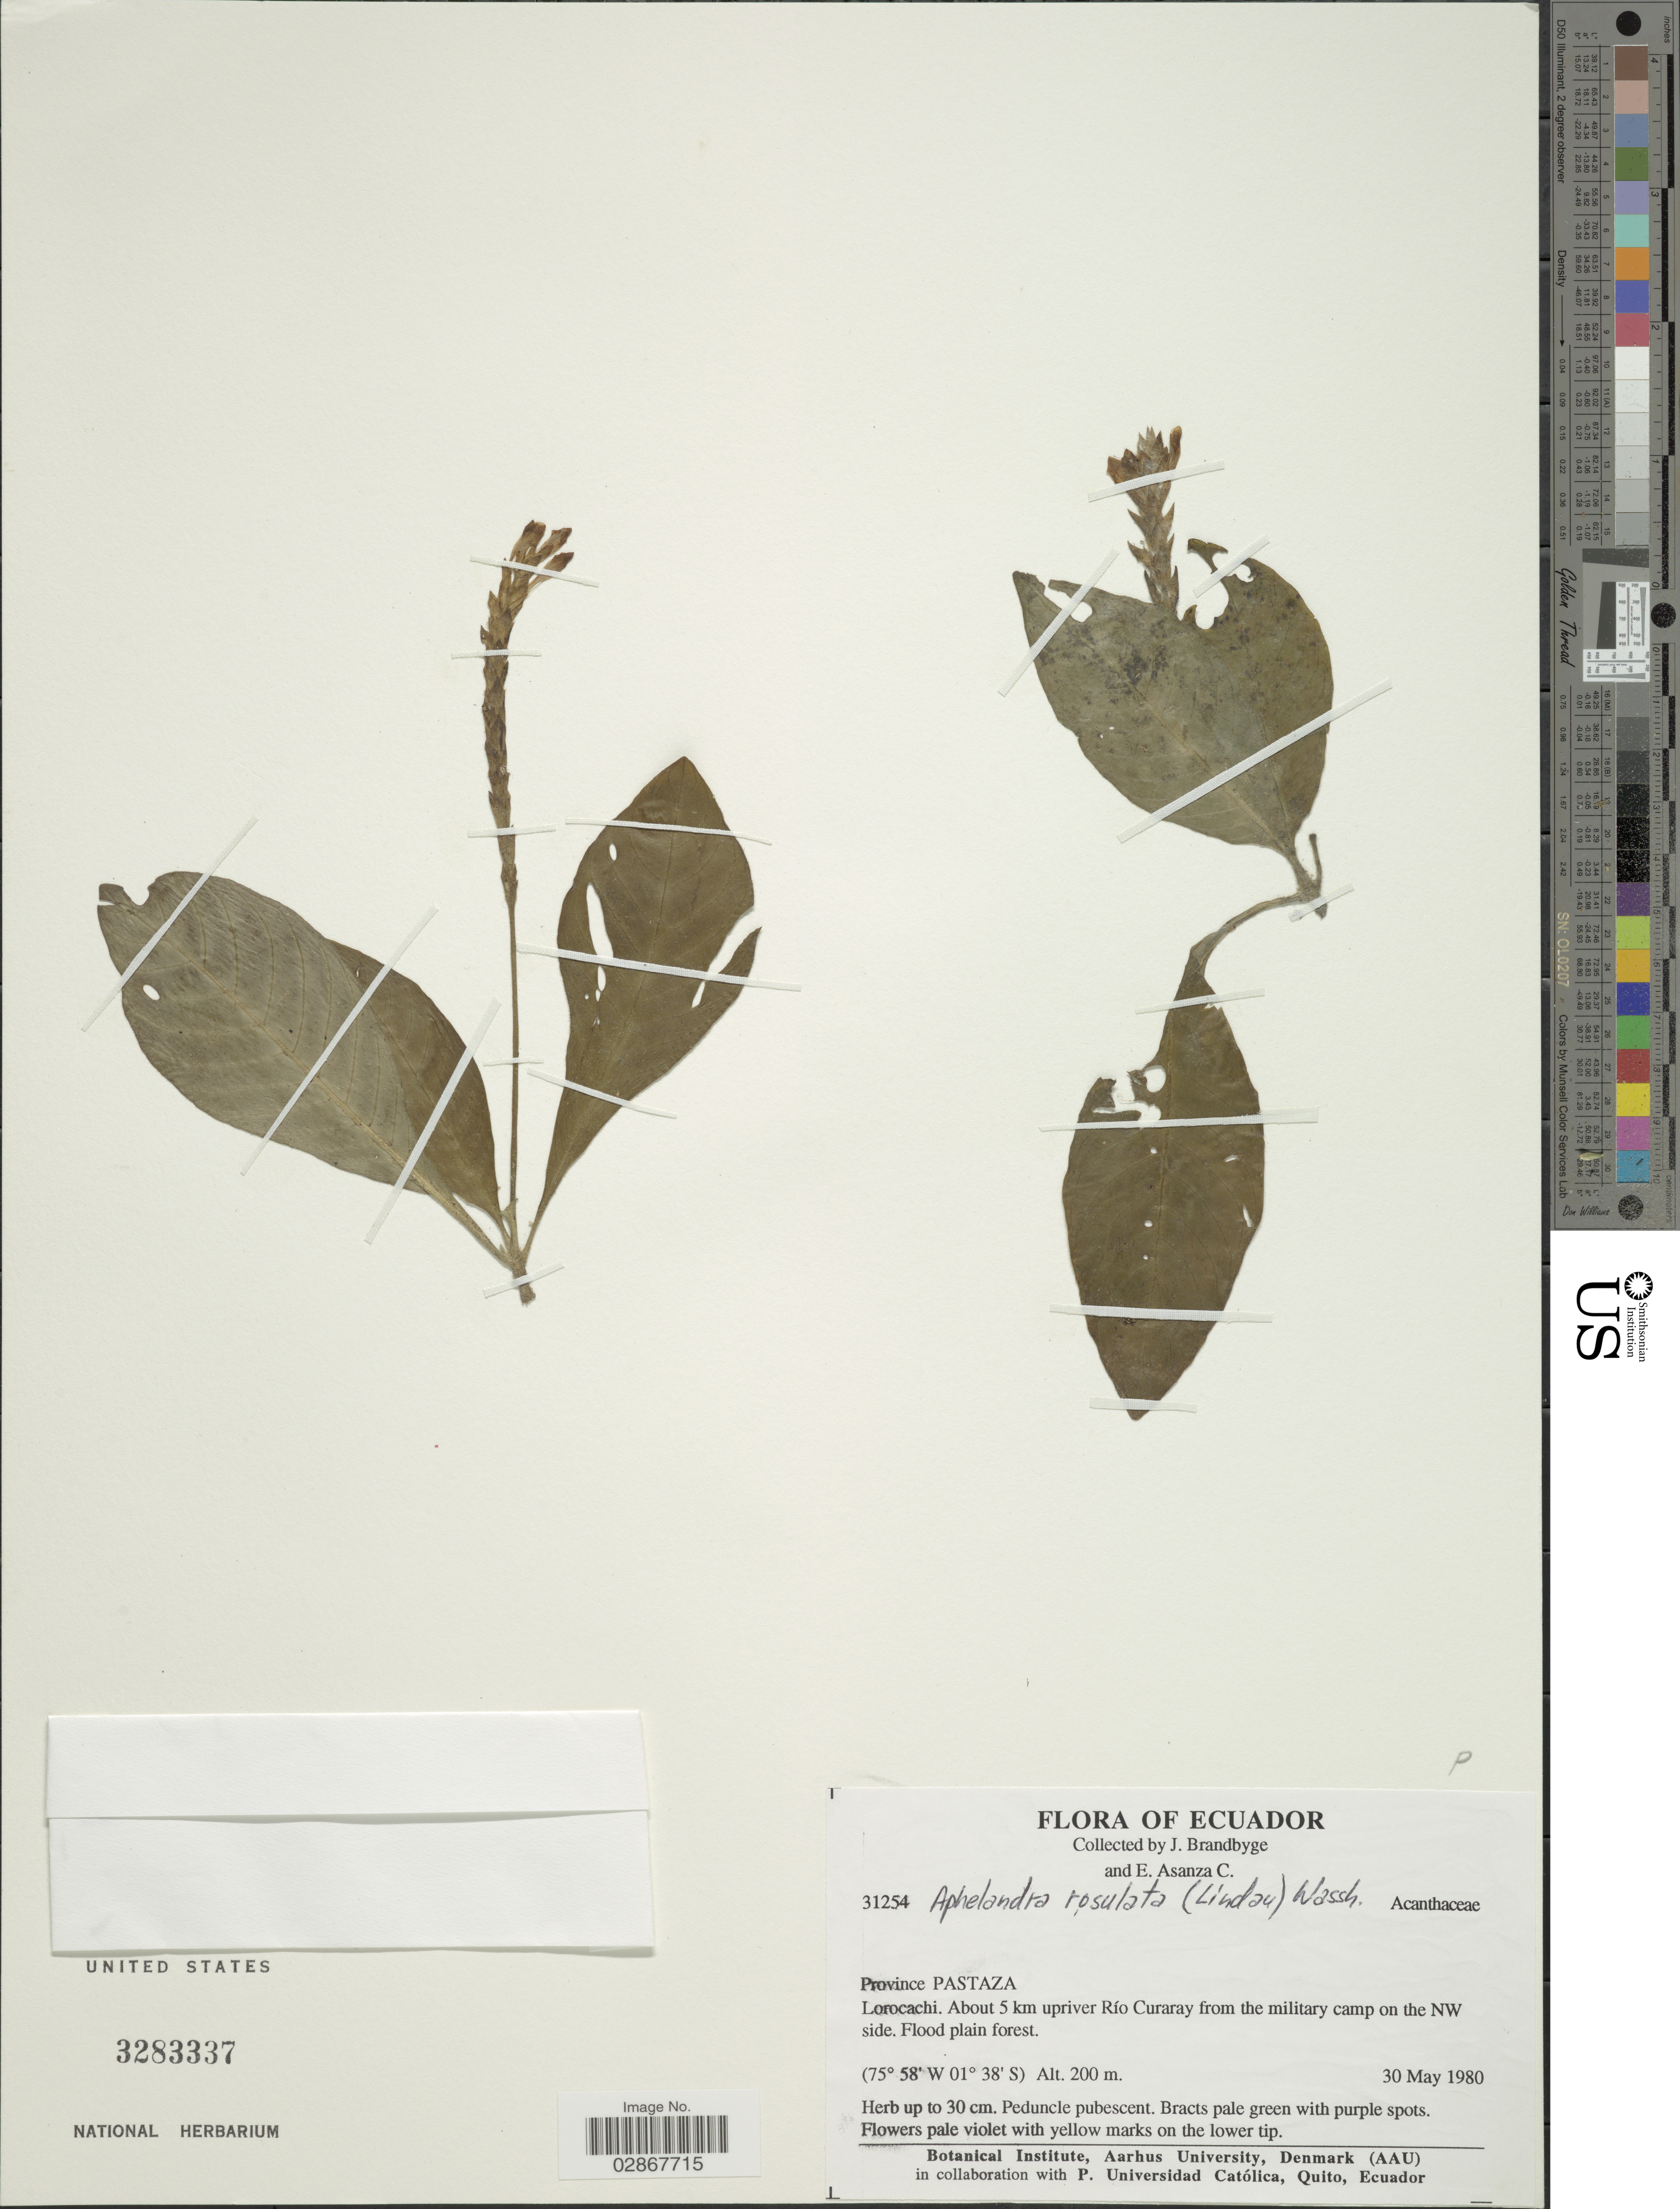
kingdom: Plantae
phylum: Tracheophyta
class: Magnoliopsida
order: Lamiales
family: Acanthaceae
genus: Aphelandra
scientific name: Aphelandra rosulata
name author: (Lindau) Wassh.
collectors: J. Brandbyge & E. Asanza C.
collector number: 31254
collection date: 1980-05-30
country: Ecuador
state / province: Pastaza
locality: Lorocachi. About 5 km upriver Río Curaray from the military camp on the NW side.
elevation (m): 200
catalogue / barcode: US 3283337